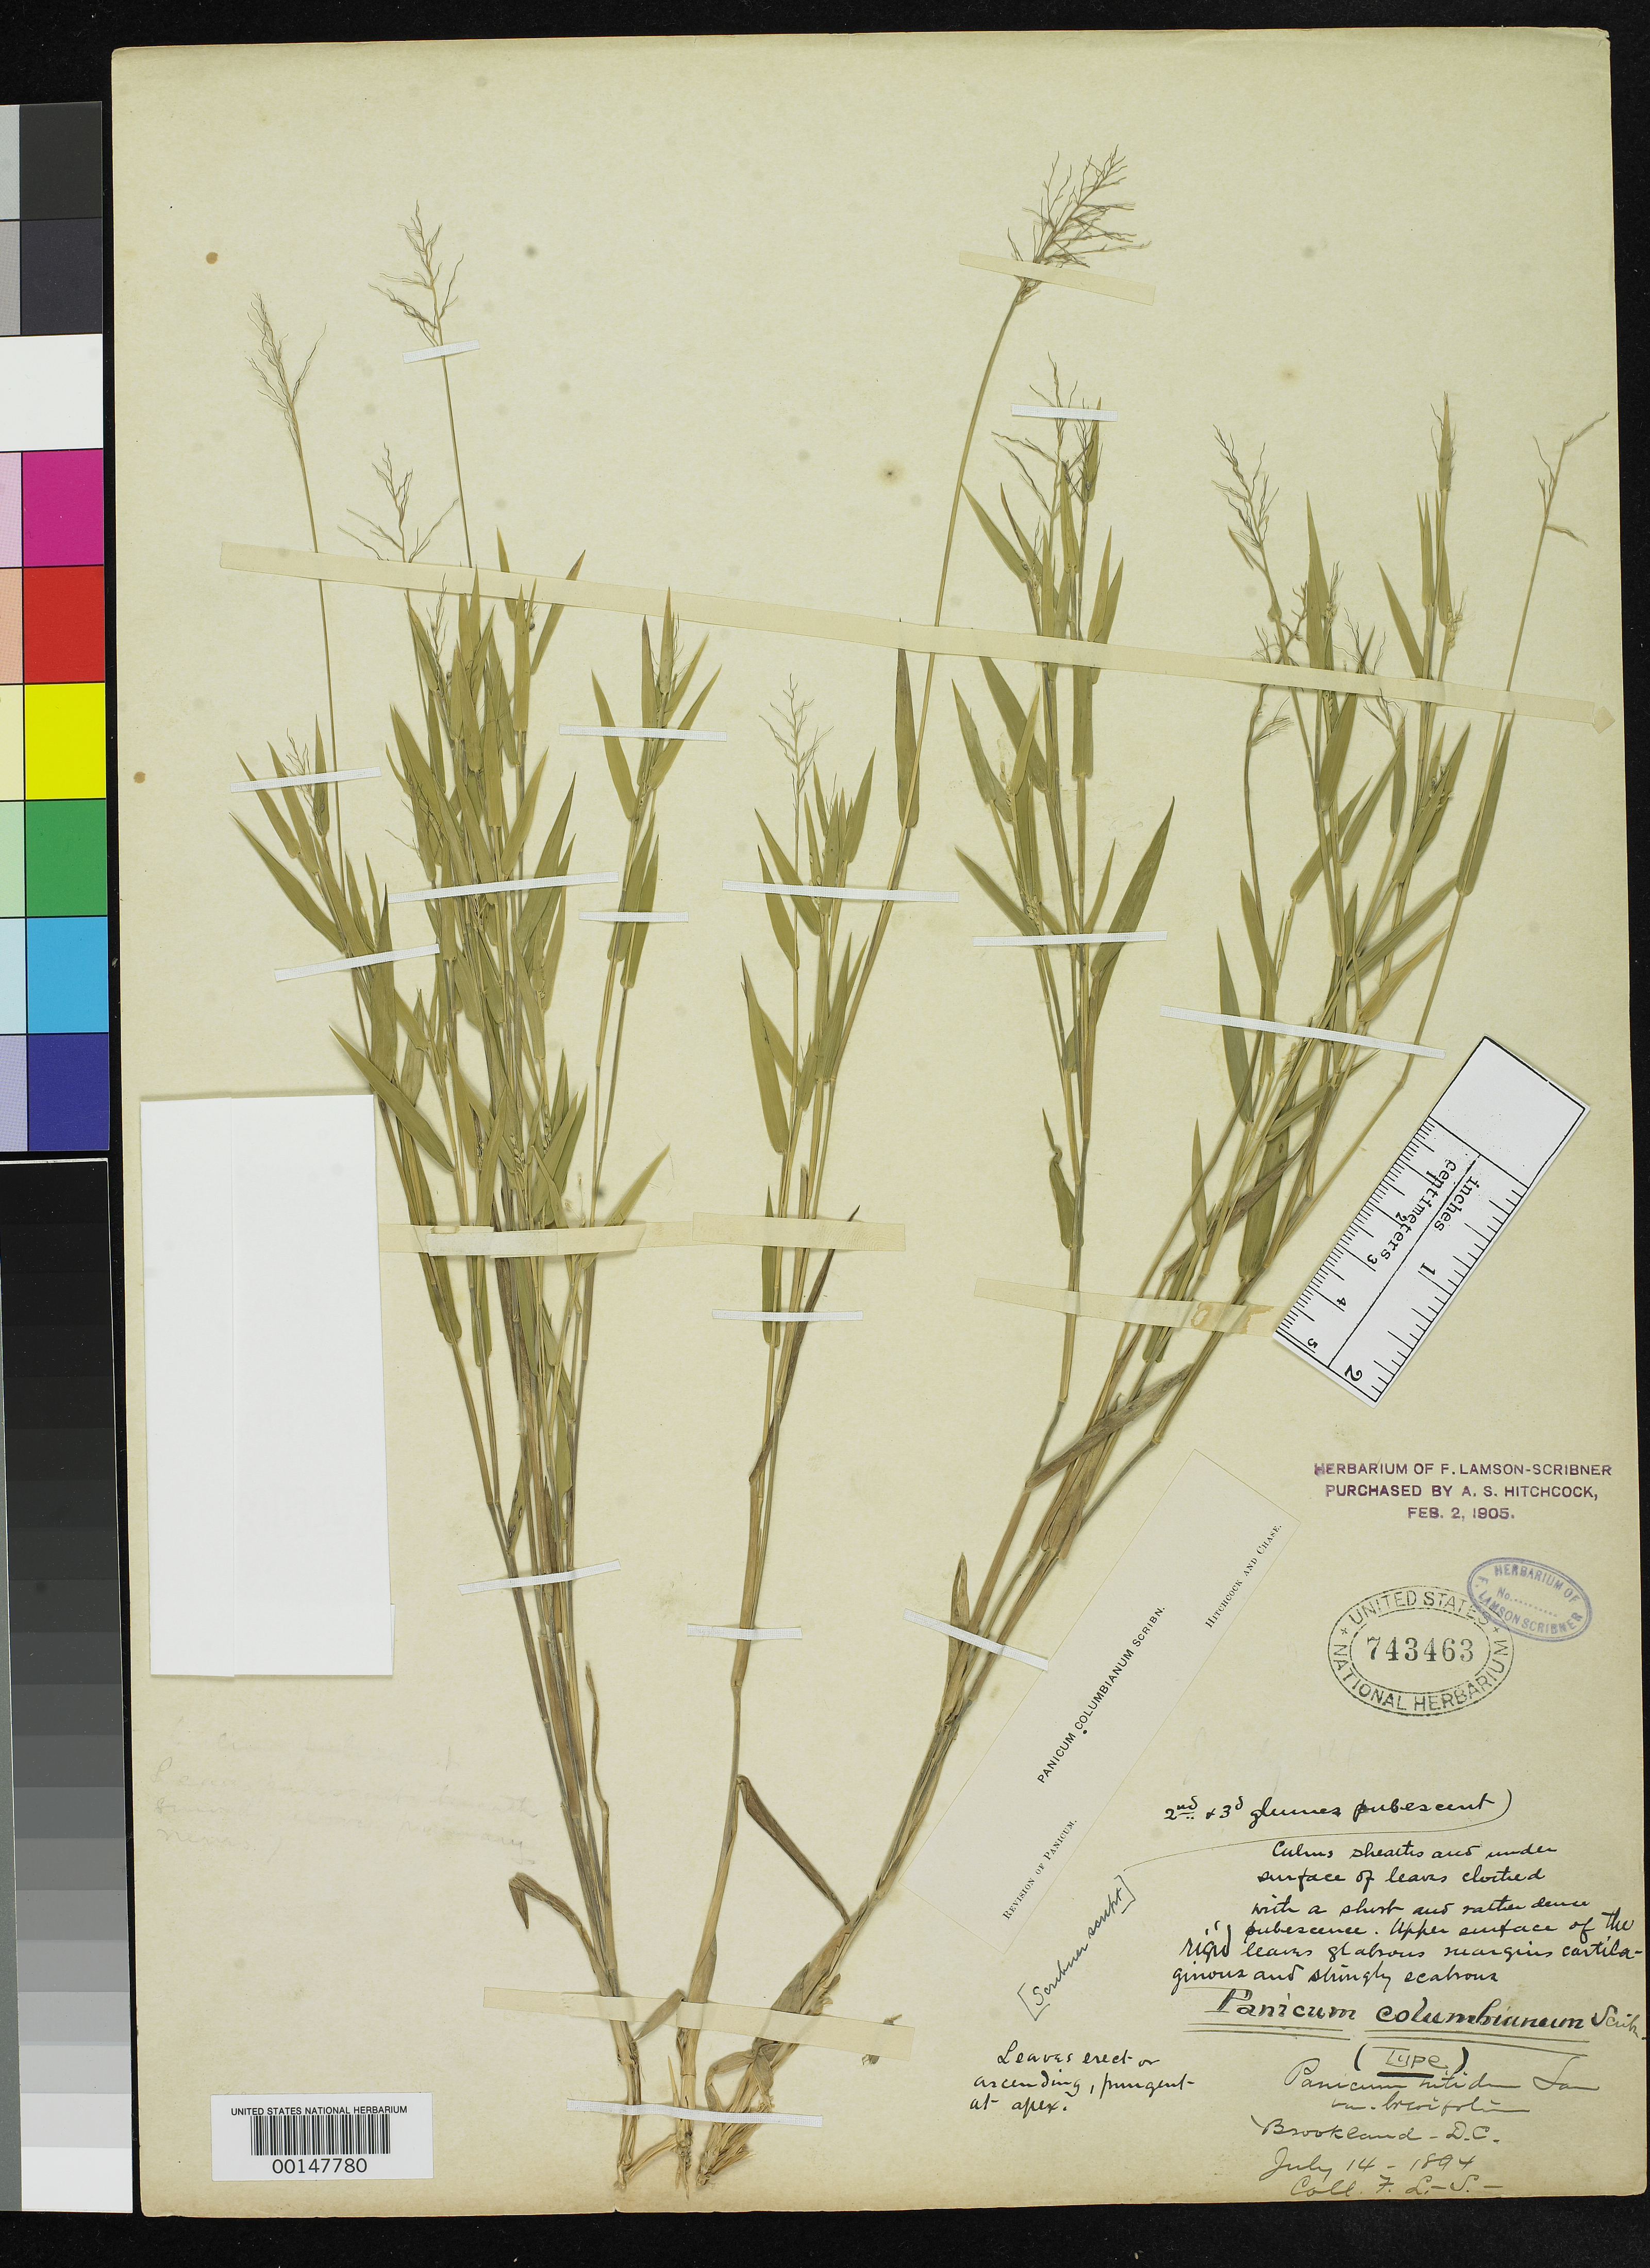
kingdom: Plantae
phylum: Tracheophyta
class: Liliopsida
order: Poales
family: Poaceae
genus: Panicum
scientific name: Panicum columbianum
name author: Scribn.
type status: Holotype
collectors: F. L. Scribner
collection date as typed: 14 Jul 1894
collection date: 1894-07-14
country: United States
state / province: District of Columbia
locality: Brookland.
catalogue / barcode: US 743463